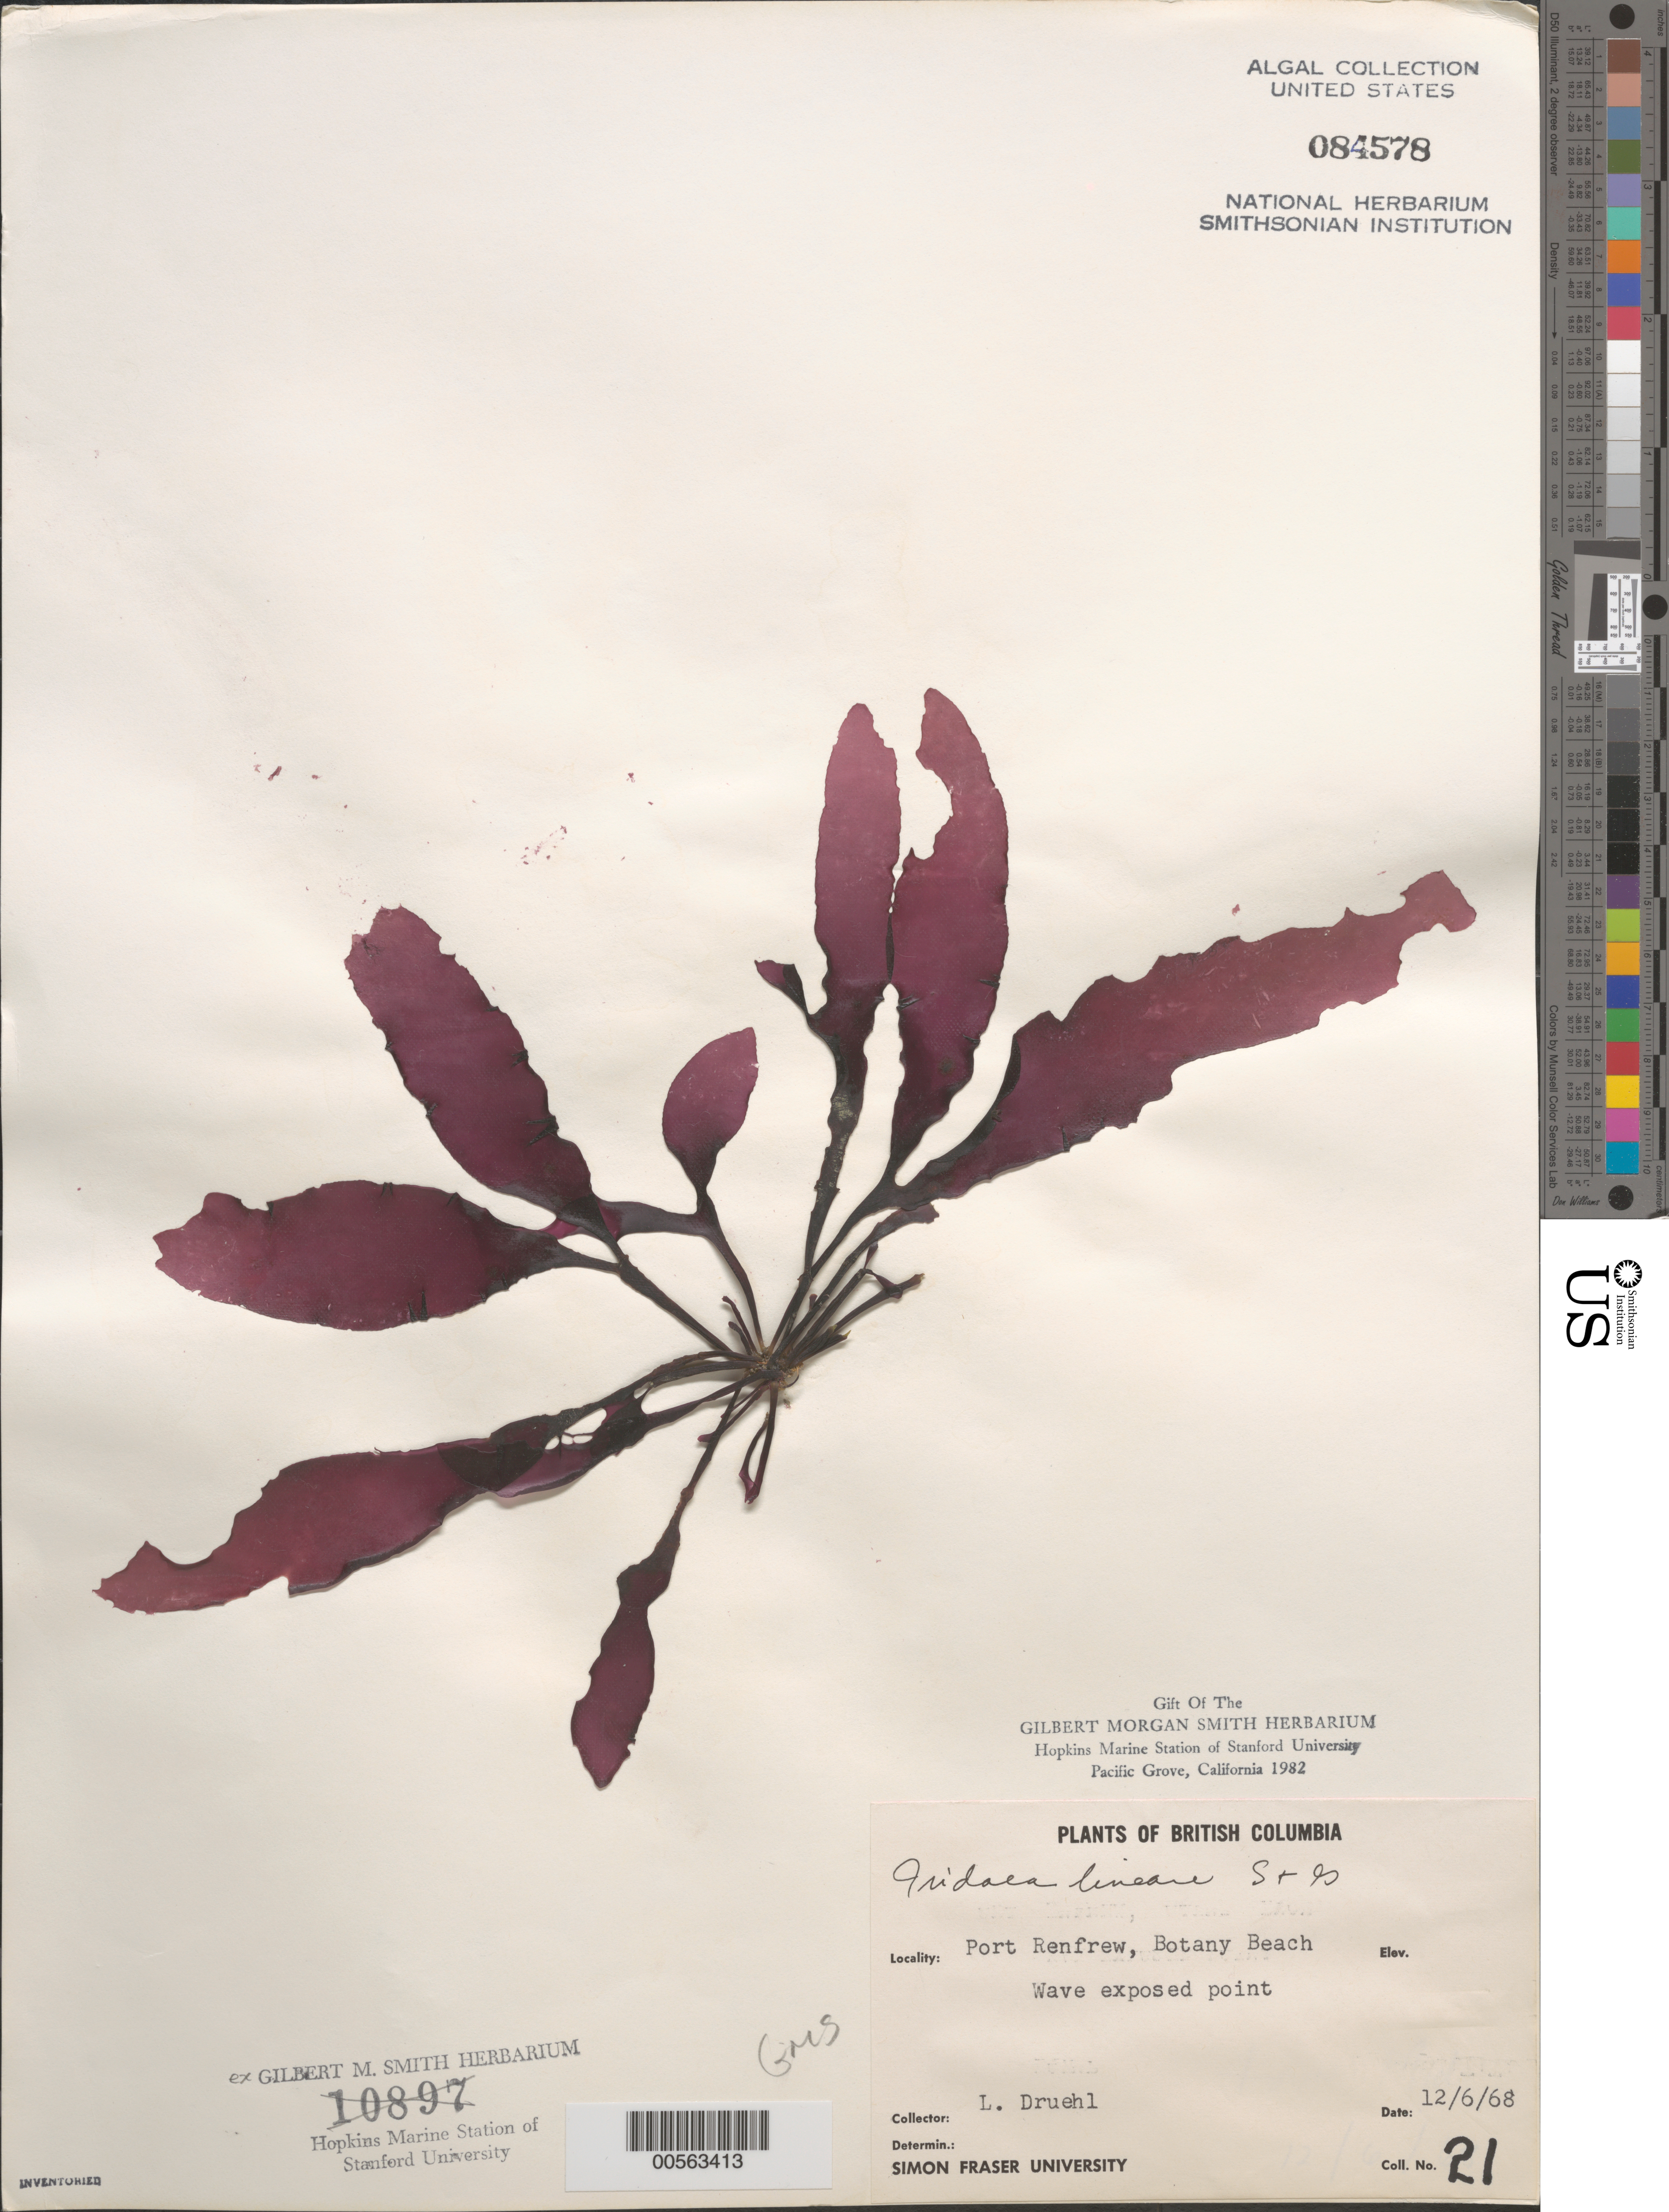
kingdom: Plantae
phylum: Rhodophyta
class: Florideophyceae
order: Gigartinales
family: Gigartinaceae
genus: Mazzaella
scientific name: Mazzaella linearis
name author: (Setchell & N.L. Gardner) Fredericq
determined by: Algae name updating Project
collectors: L. Druehl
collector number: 21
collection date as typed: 06 Dec 1968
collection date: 1968-12-06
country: Canada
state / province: British Columbia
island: Vancouver Island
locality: Port Renfrew, Botany Beach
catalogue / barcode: US 84578